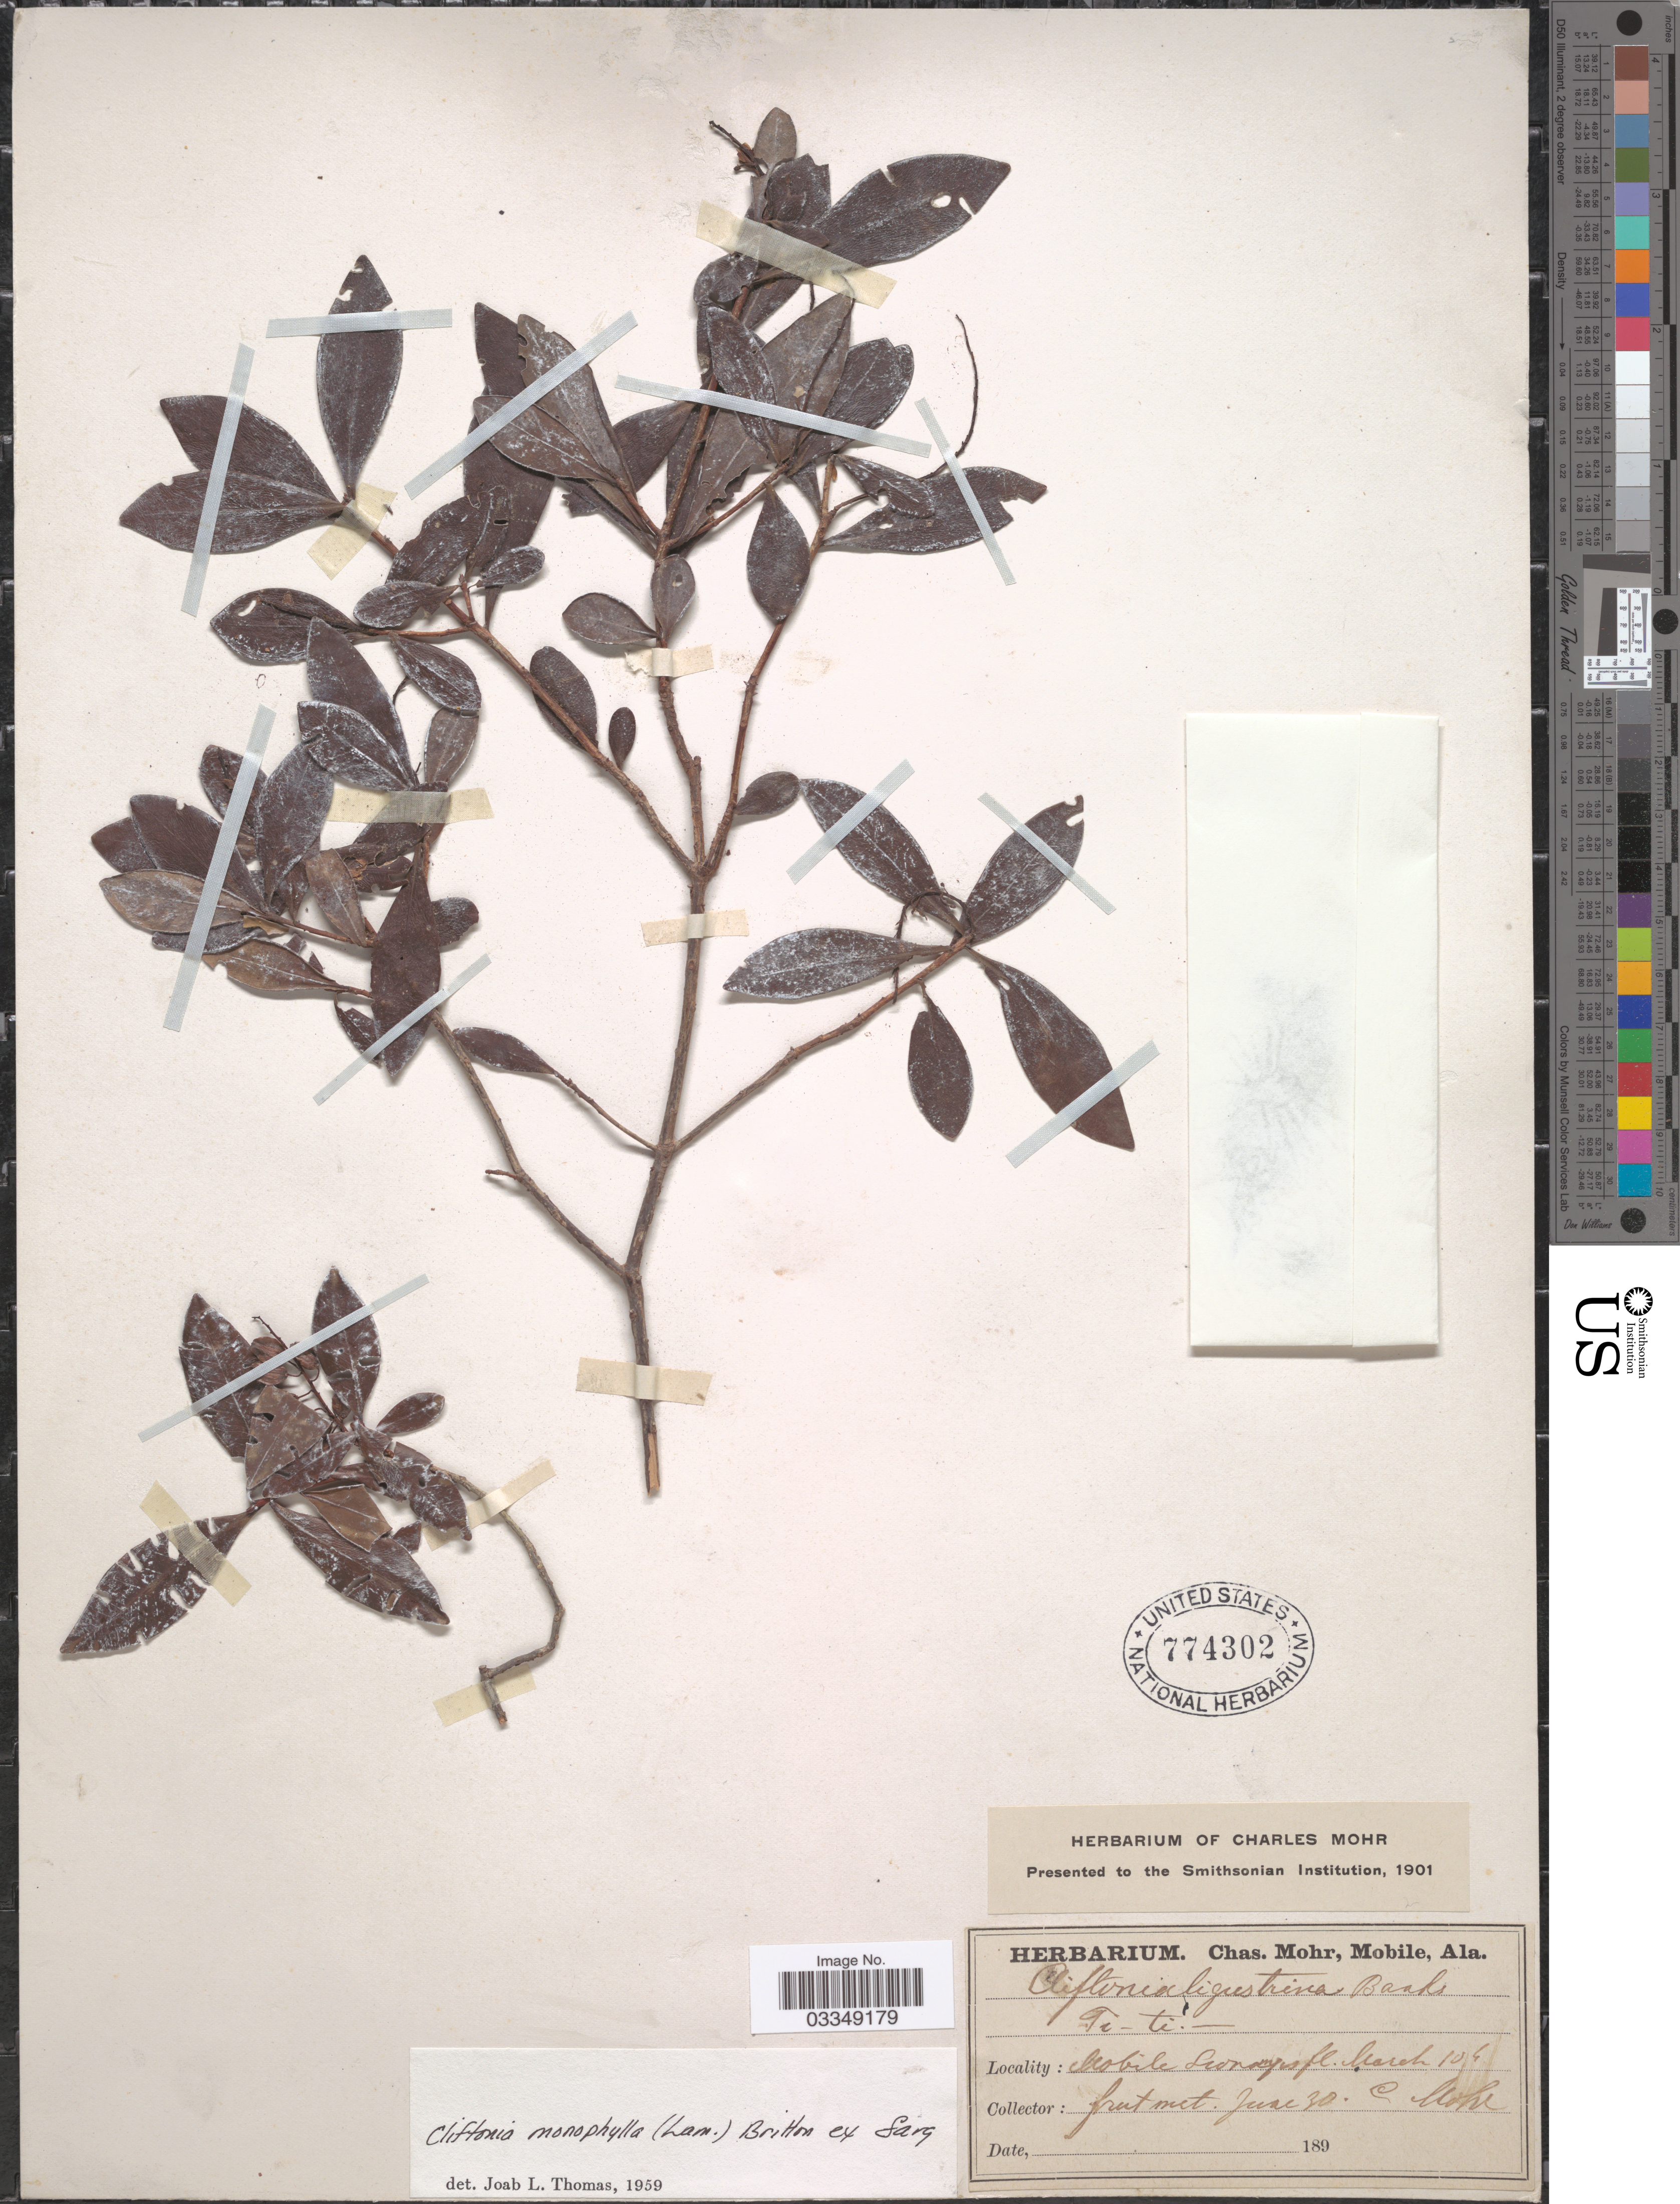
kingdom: Plantae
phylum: Tracheophyta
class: Magnoliopsida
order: Ericales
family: Cyrillaceae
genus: Cliftonia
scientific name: Cliftonia monophylla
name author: (Lam.) Britton ex Sarg.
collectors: ex herb. Charles Mohr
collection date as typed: March 10 - June 30 189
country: United States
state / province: Alabama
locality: Mobile swamps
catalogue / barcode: US 774302